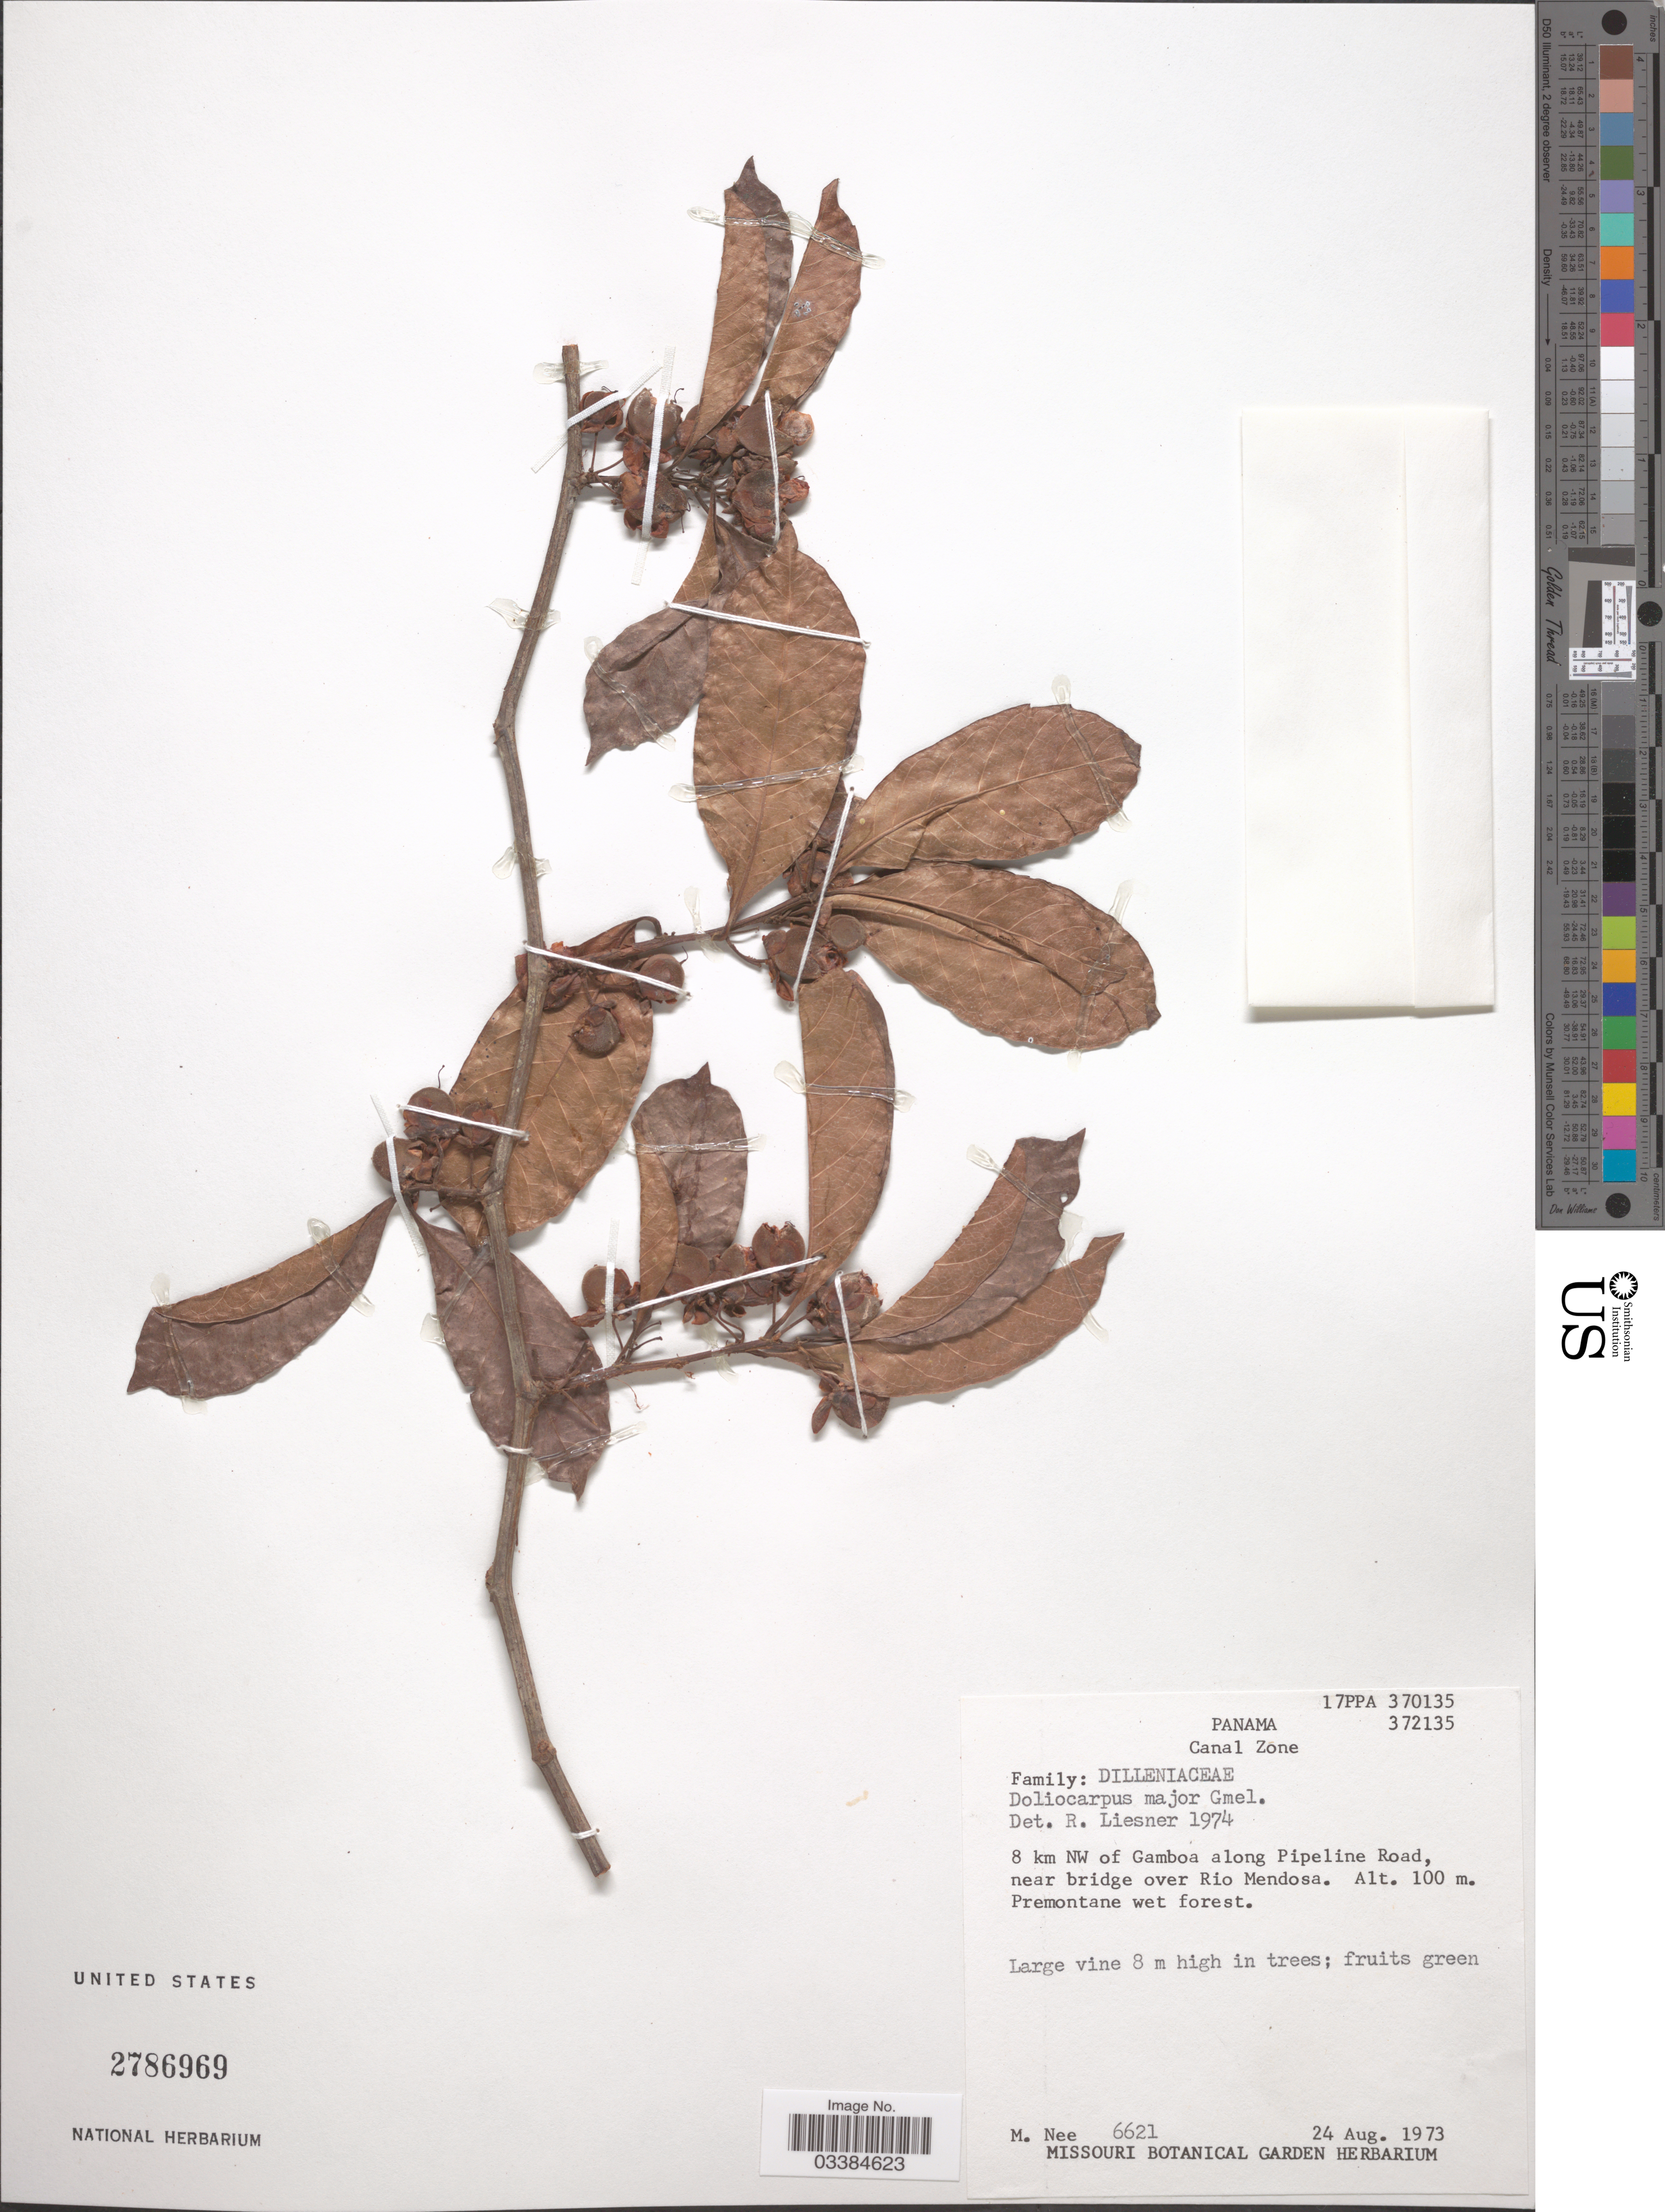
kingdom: Plantae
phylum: Tracheophyta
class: Magnoliopsida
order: Dilleniales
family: Dilleniaceae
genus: Doliocarpus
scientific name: Doliocarpus major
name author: J.F. Gmel.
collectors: M. Nee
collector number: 6621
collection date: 1973-08-24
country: Panama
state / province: Colón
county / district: Canal Zone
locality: Canal Zone. 8 km NW of Gamboa along Pipeline Road, near bridge over Rio Mendosa.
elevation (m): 100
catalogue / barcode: US 2786969